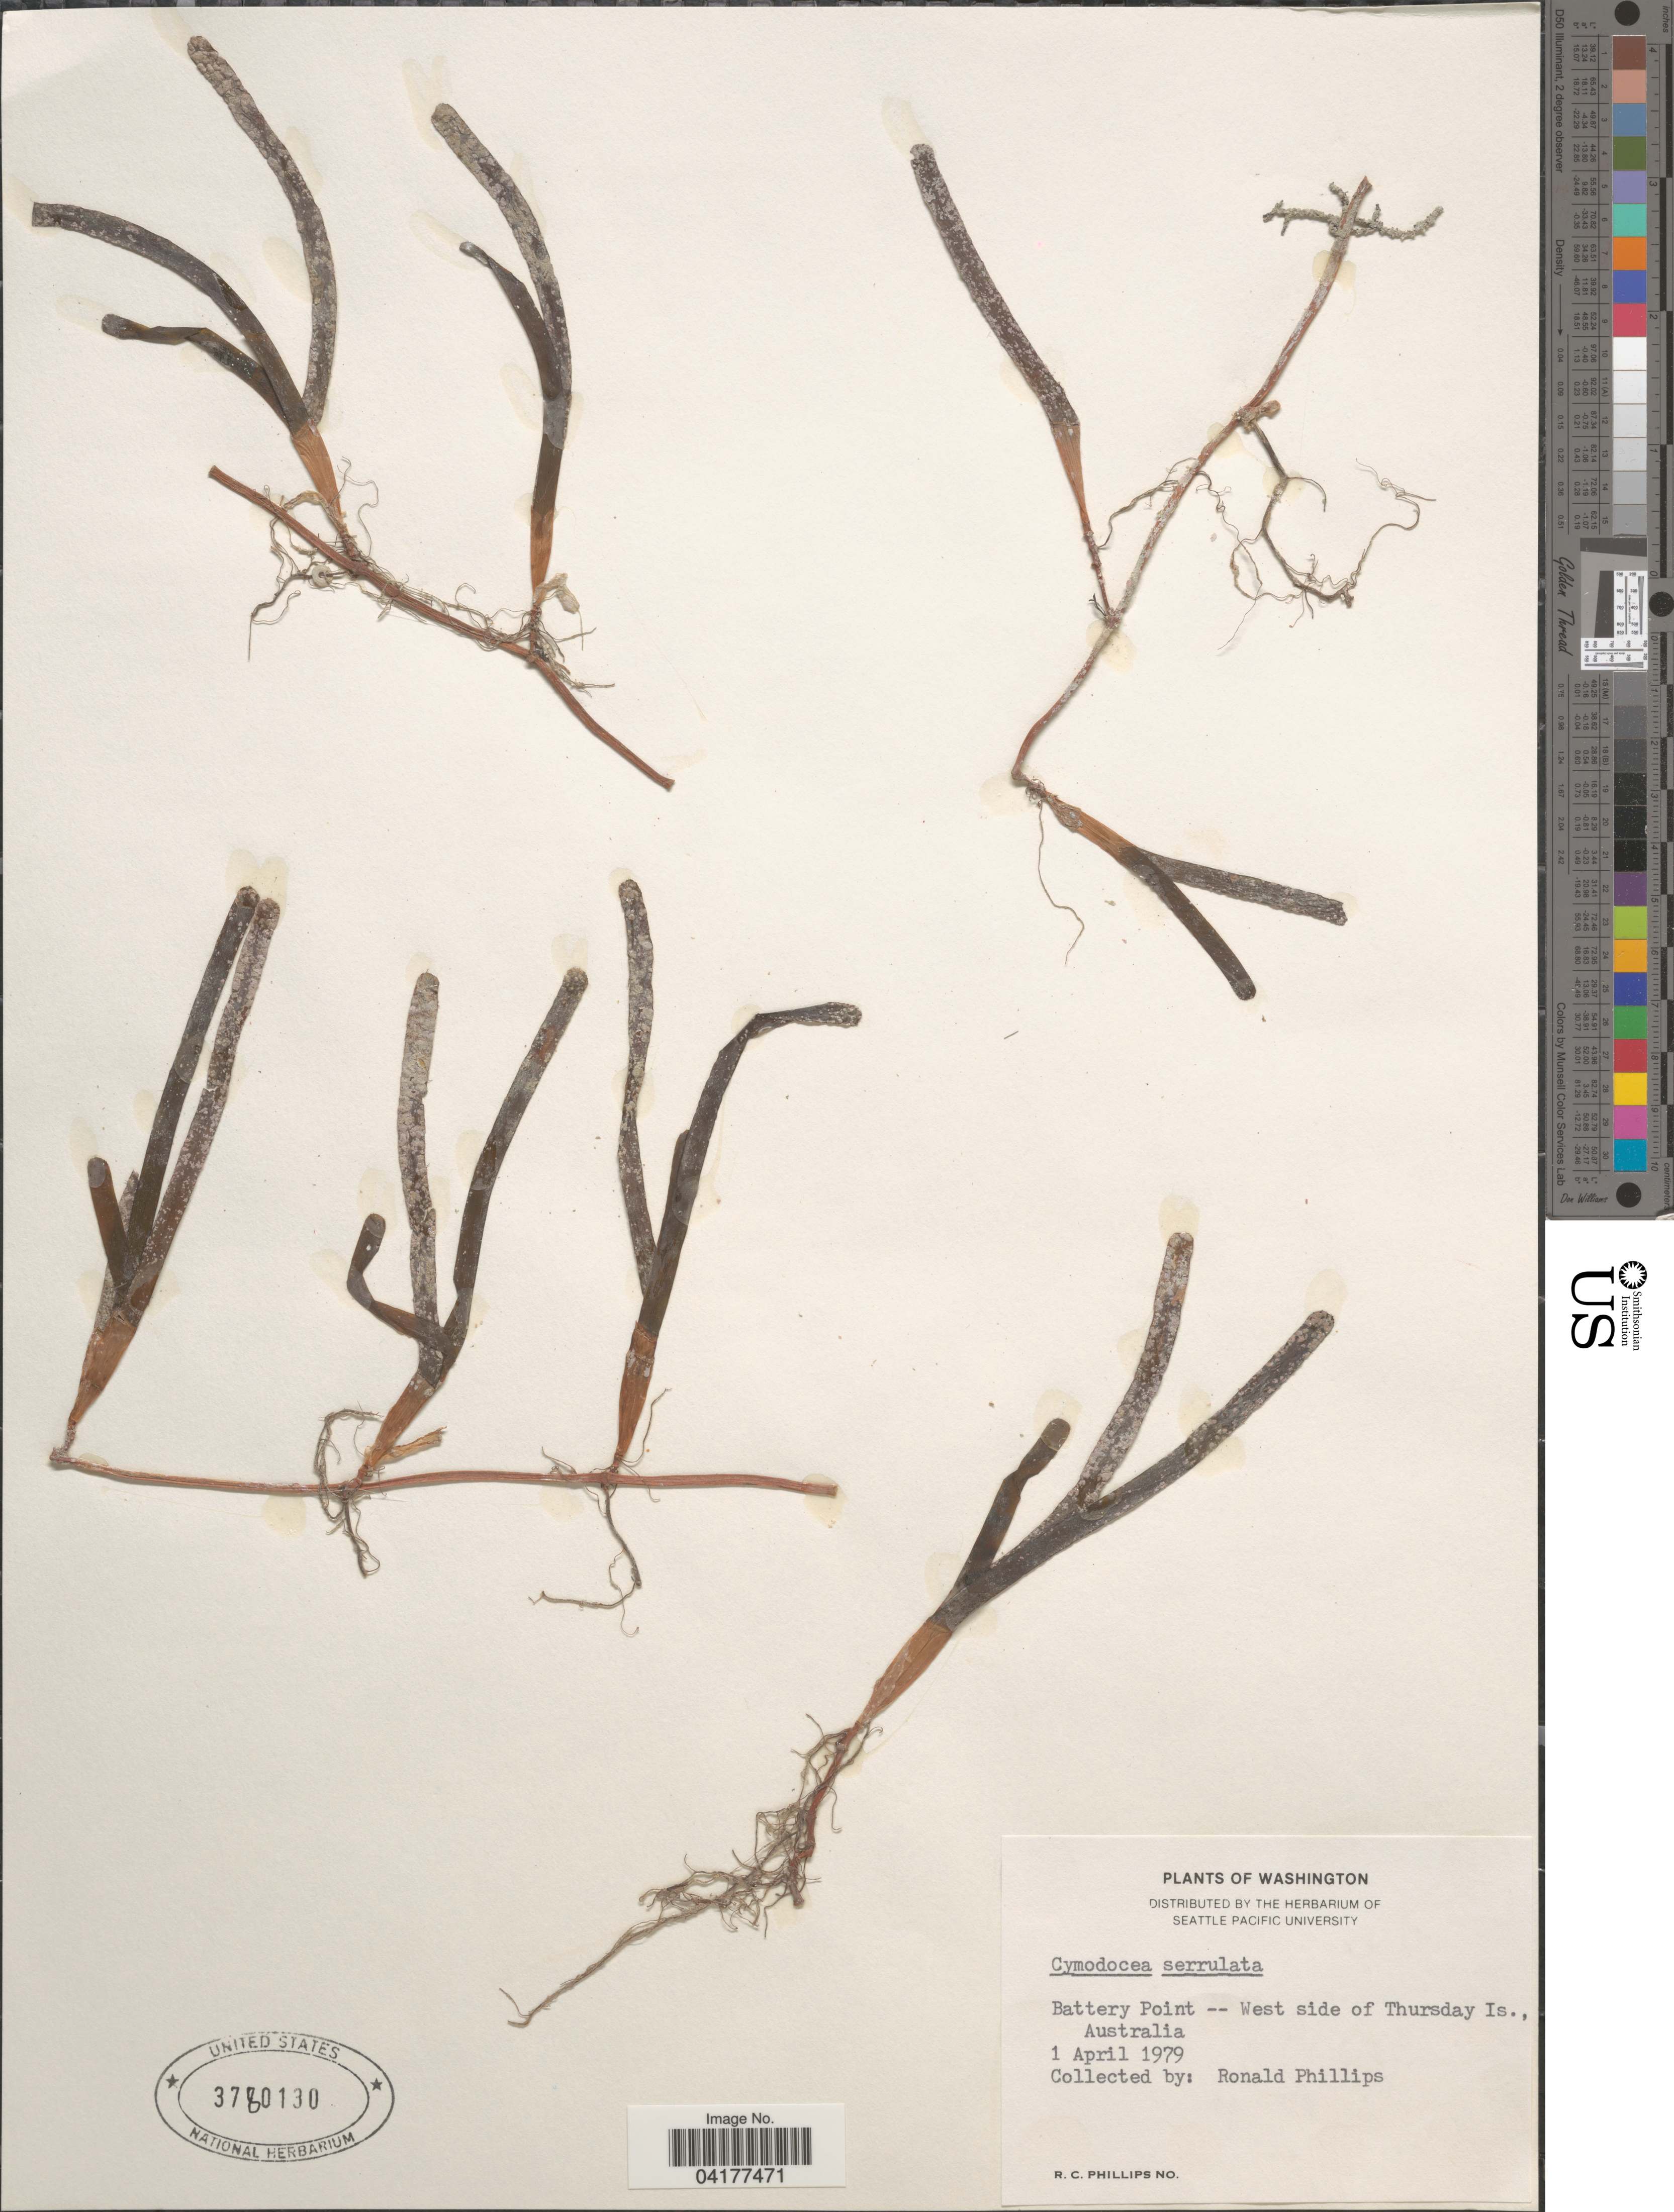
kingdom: Plantae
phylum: Tracheophyta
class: Liliopsida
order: Alismatales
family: Cymodoceaceae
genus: Cymodocea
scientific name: Cymodocea serrulata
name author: (R. Br.) Magnus & Ashers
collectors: R. C. Phillips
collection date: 1979-04-01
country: Australia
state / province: Queensland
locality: Battery Point -- West side of Thursday Is.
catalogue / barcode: US 3780130